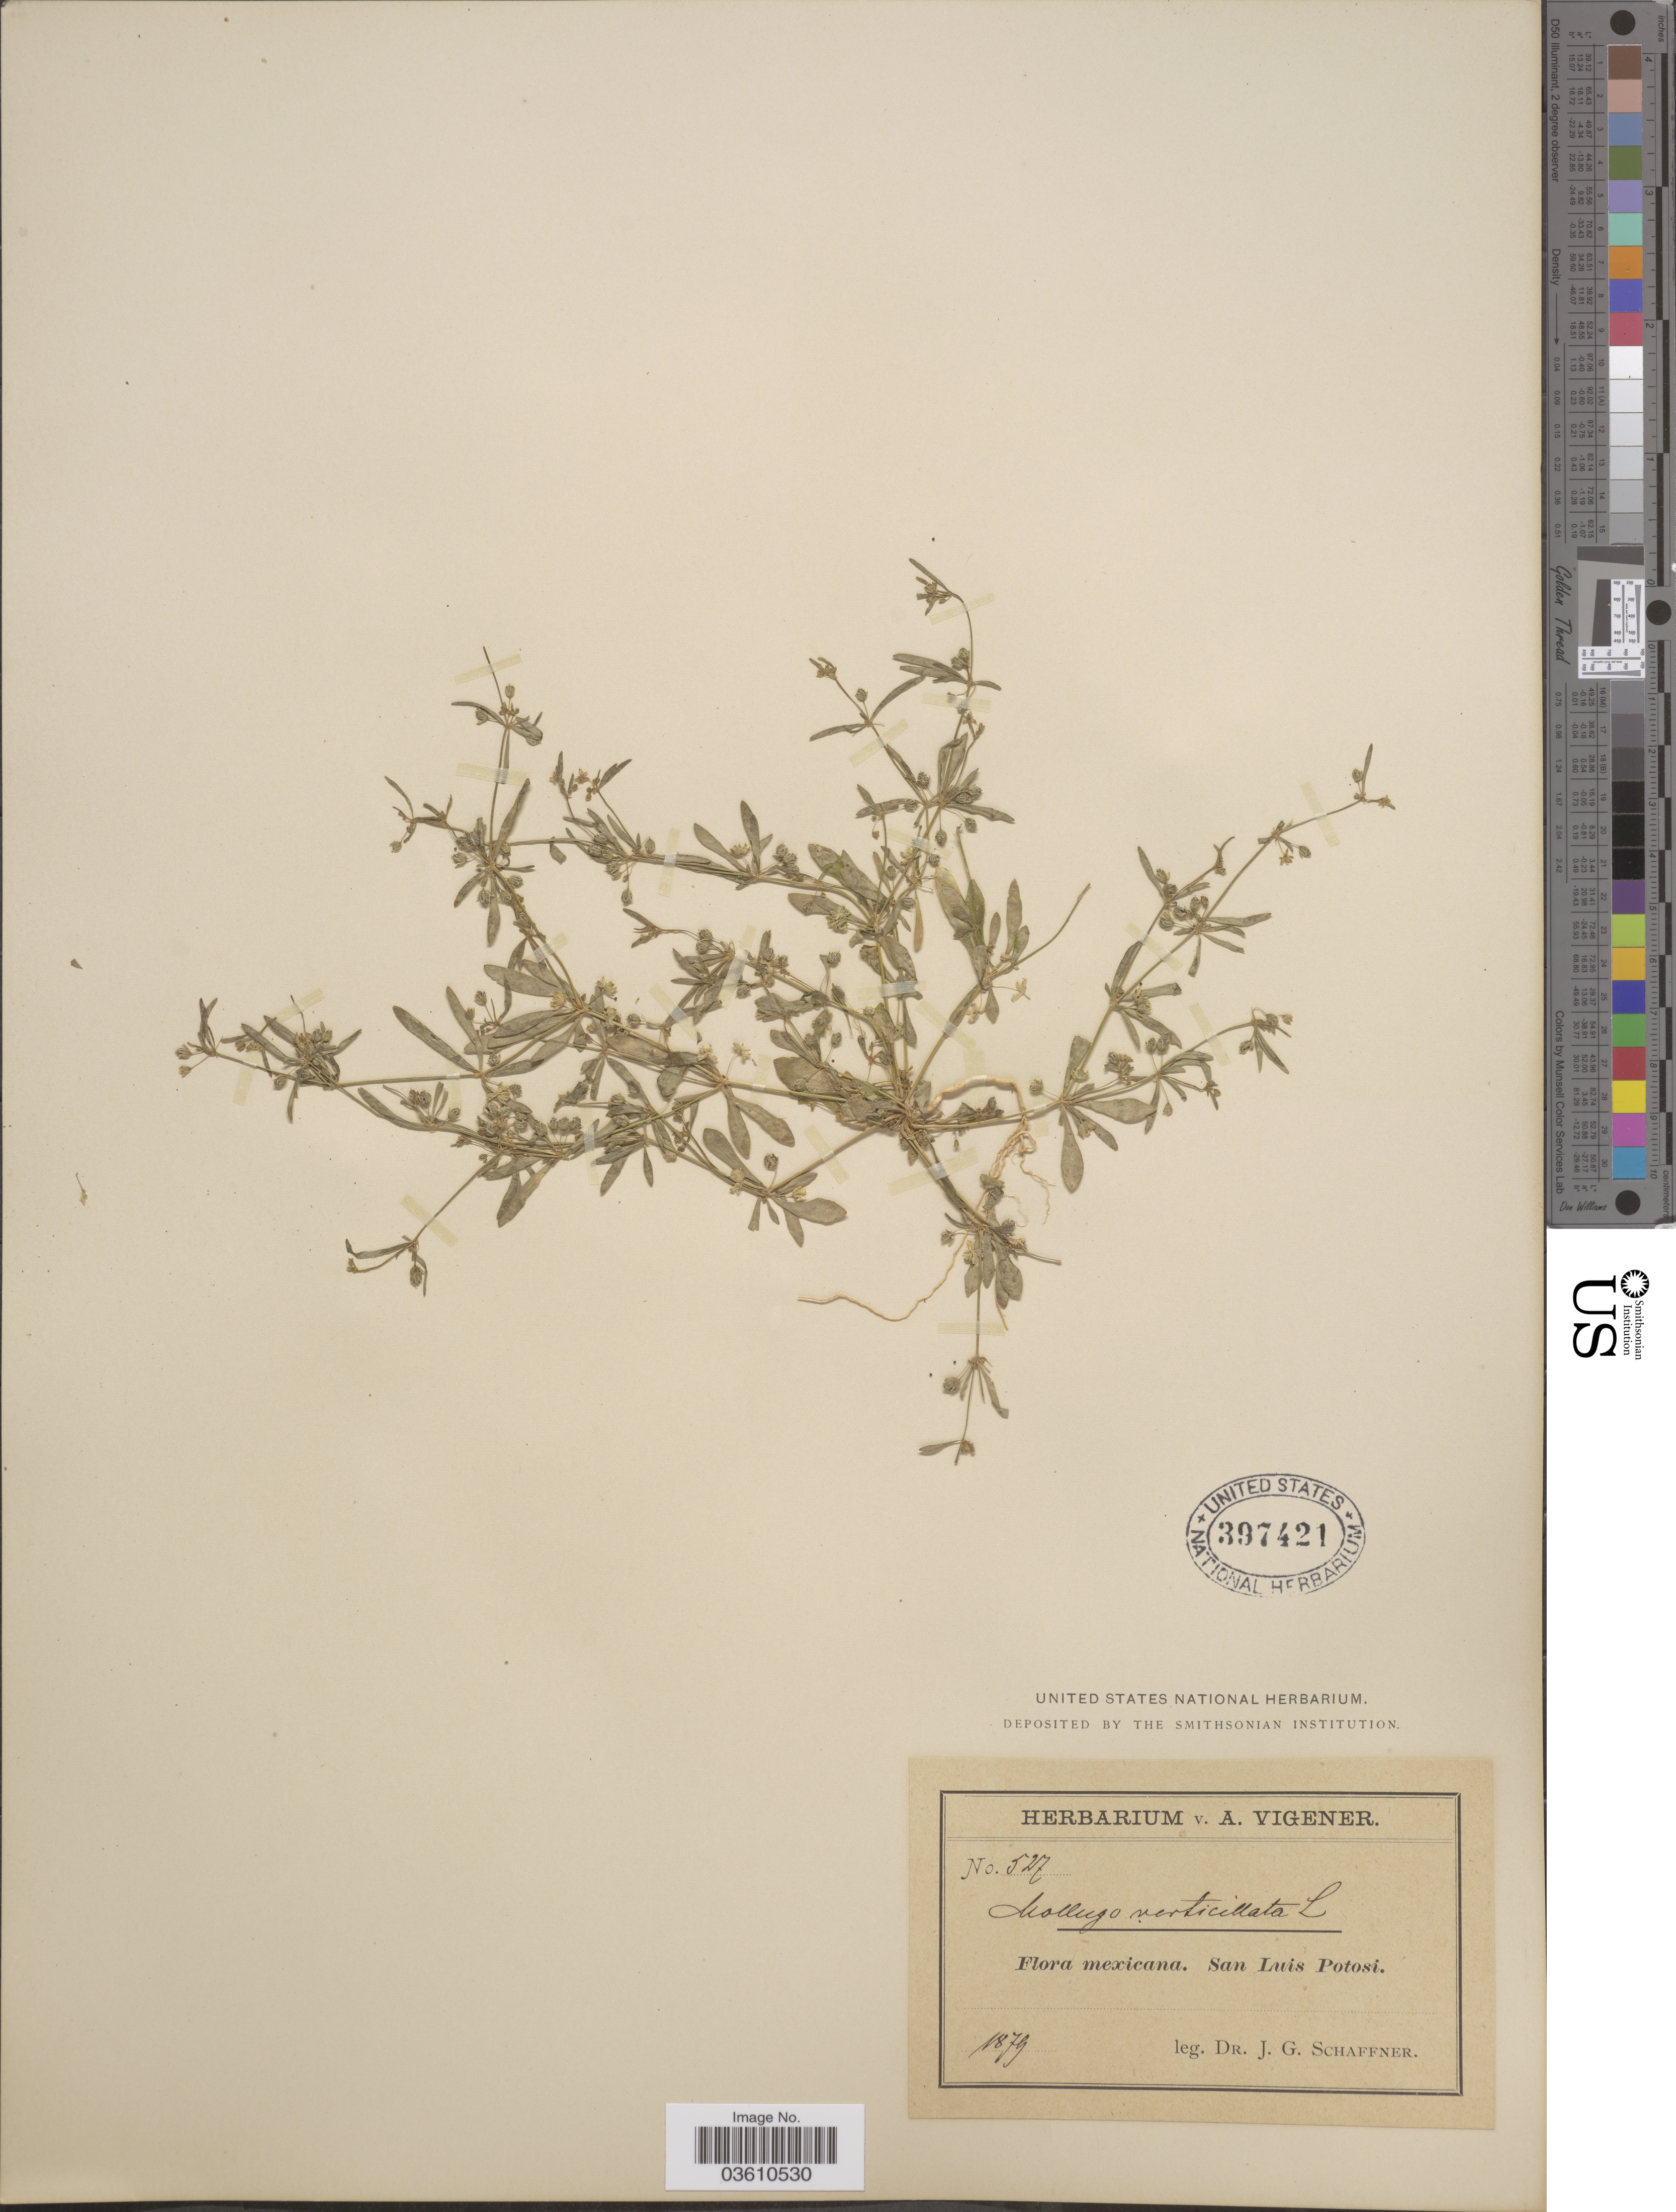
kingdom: Plantae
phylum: Tracheophyta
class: Magnoliopsida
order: Caryophyllales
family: Molluginaceae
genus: Mollugo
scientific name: Mollugo verticillata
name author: L.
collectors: J. G. Schaffner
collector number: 527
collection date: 1879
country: Mexico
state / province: San Luis Potosí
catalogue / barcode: US 397421